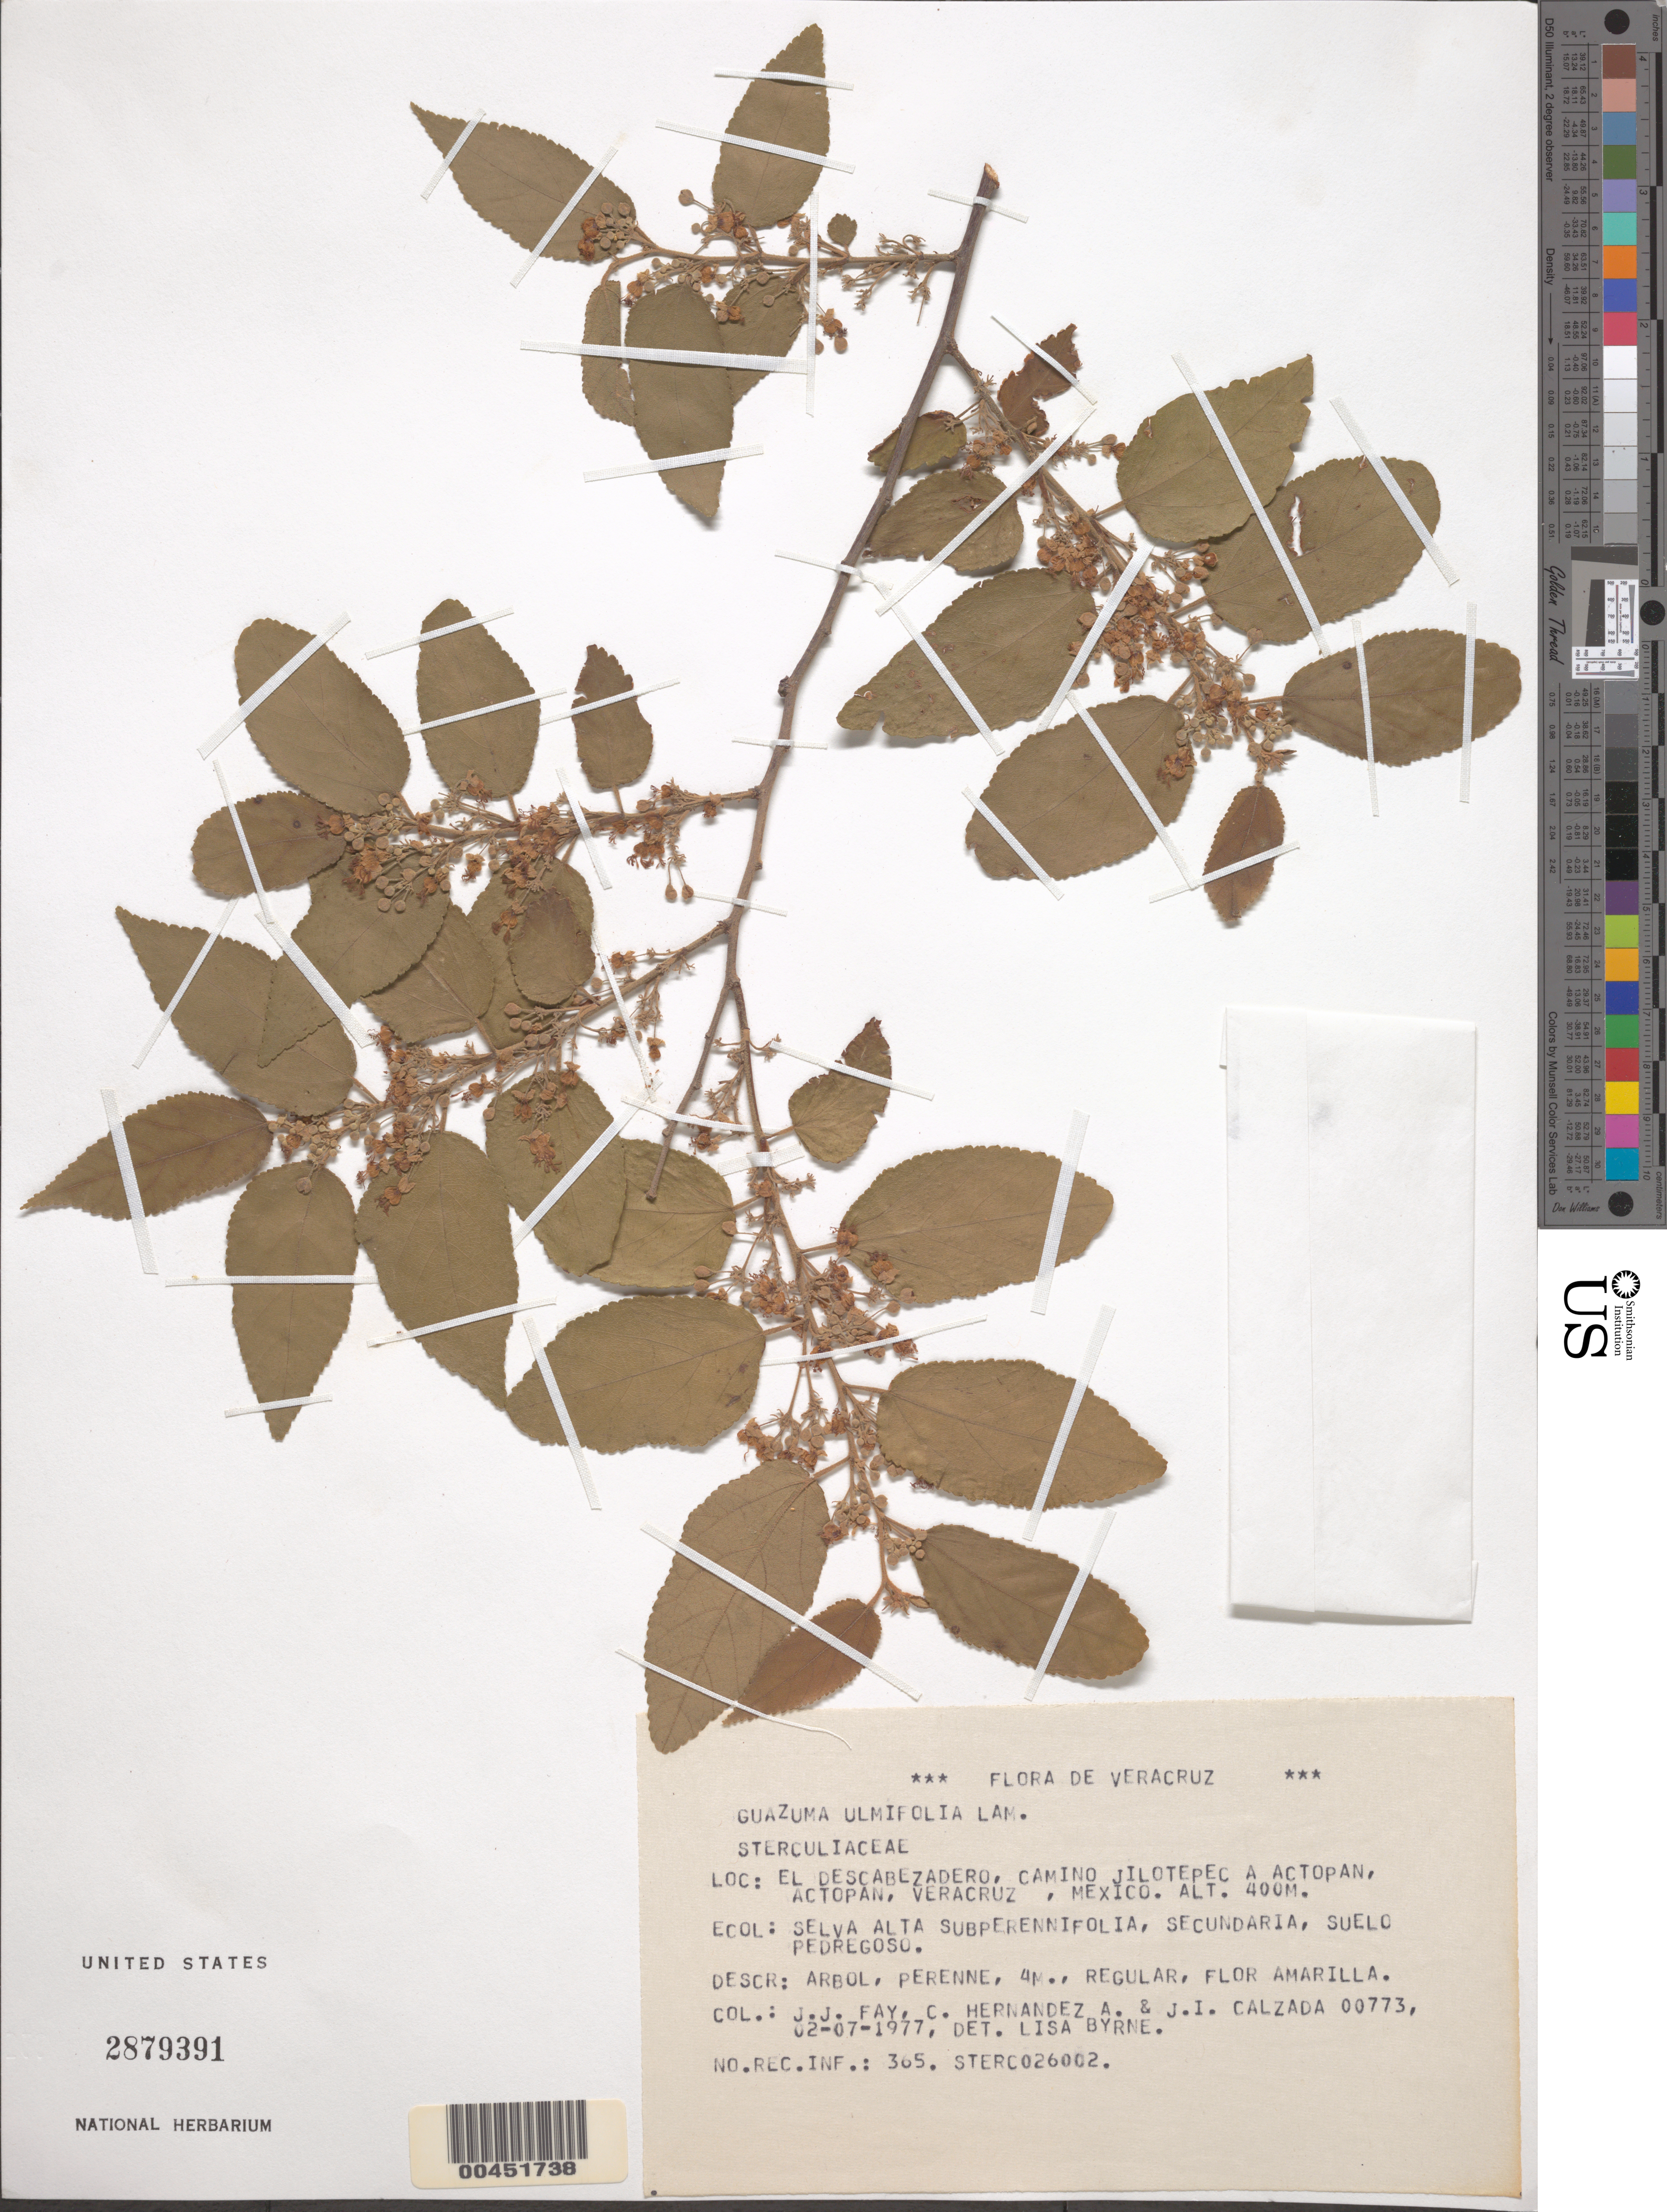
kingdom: Plantae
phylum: Tracheophyta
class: Magnoliopsida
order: Malvales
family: Malvaceae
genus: Guazuma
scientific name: Guazuma ulmifolia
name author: Lam.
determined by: Byrne, L.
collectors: J. J. Fay, C. Hernandez-A. & J. I. Calzada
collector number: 00773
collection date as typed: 02 Jul 1977 or 07 Feb 1977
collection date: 1977-02-07 or 1977-07-02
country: Mexico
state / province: Veracruz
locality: El Descabezadero, camino Jiltopec a Actopan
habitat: selva alta subperennifoliua, secundaria, suelo pedregoso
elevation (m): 400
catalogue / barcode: US 2879391